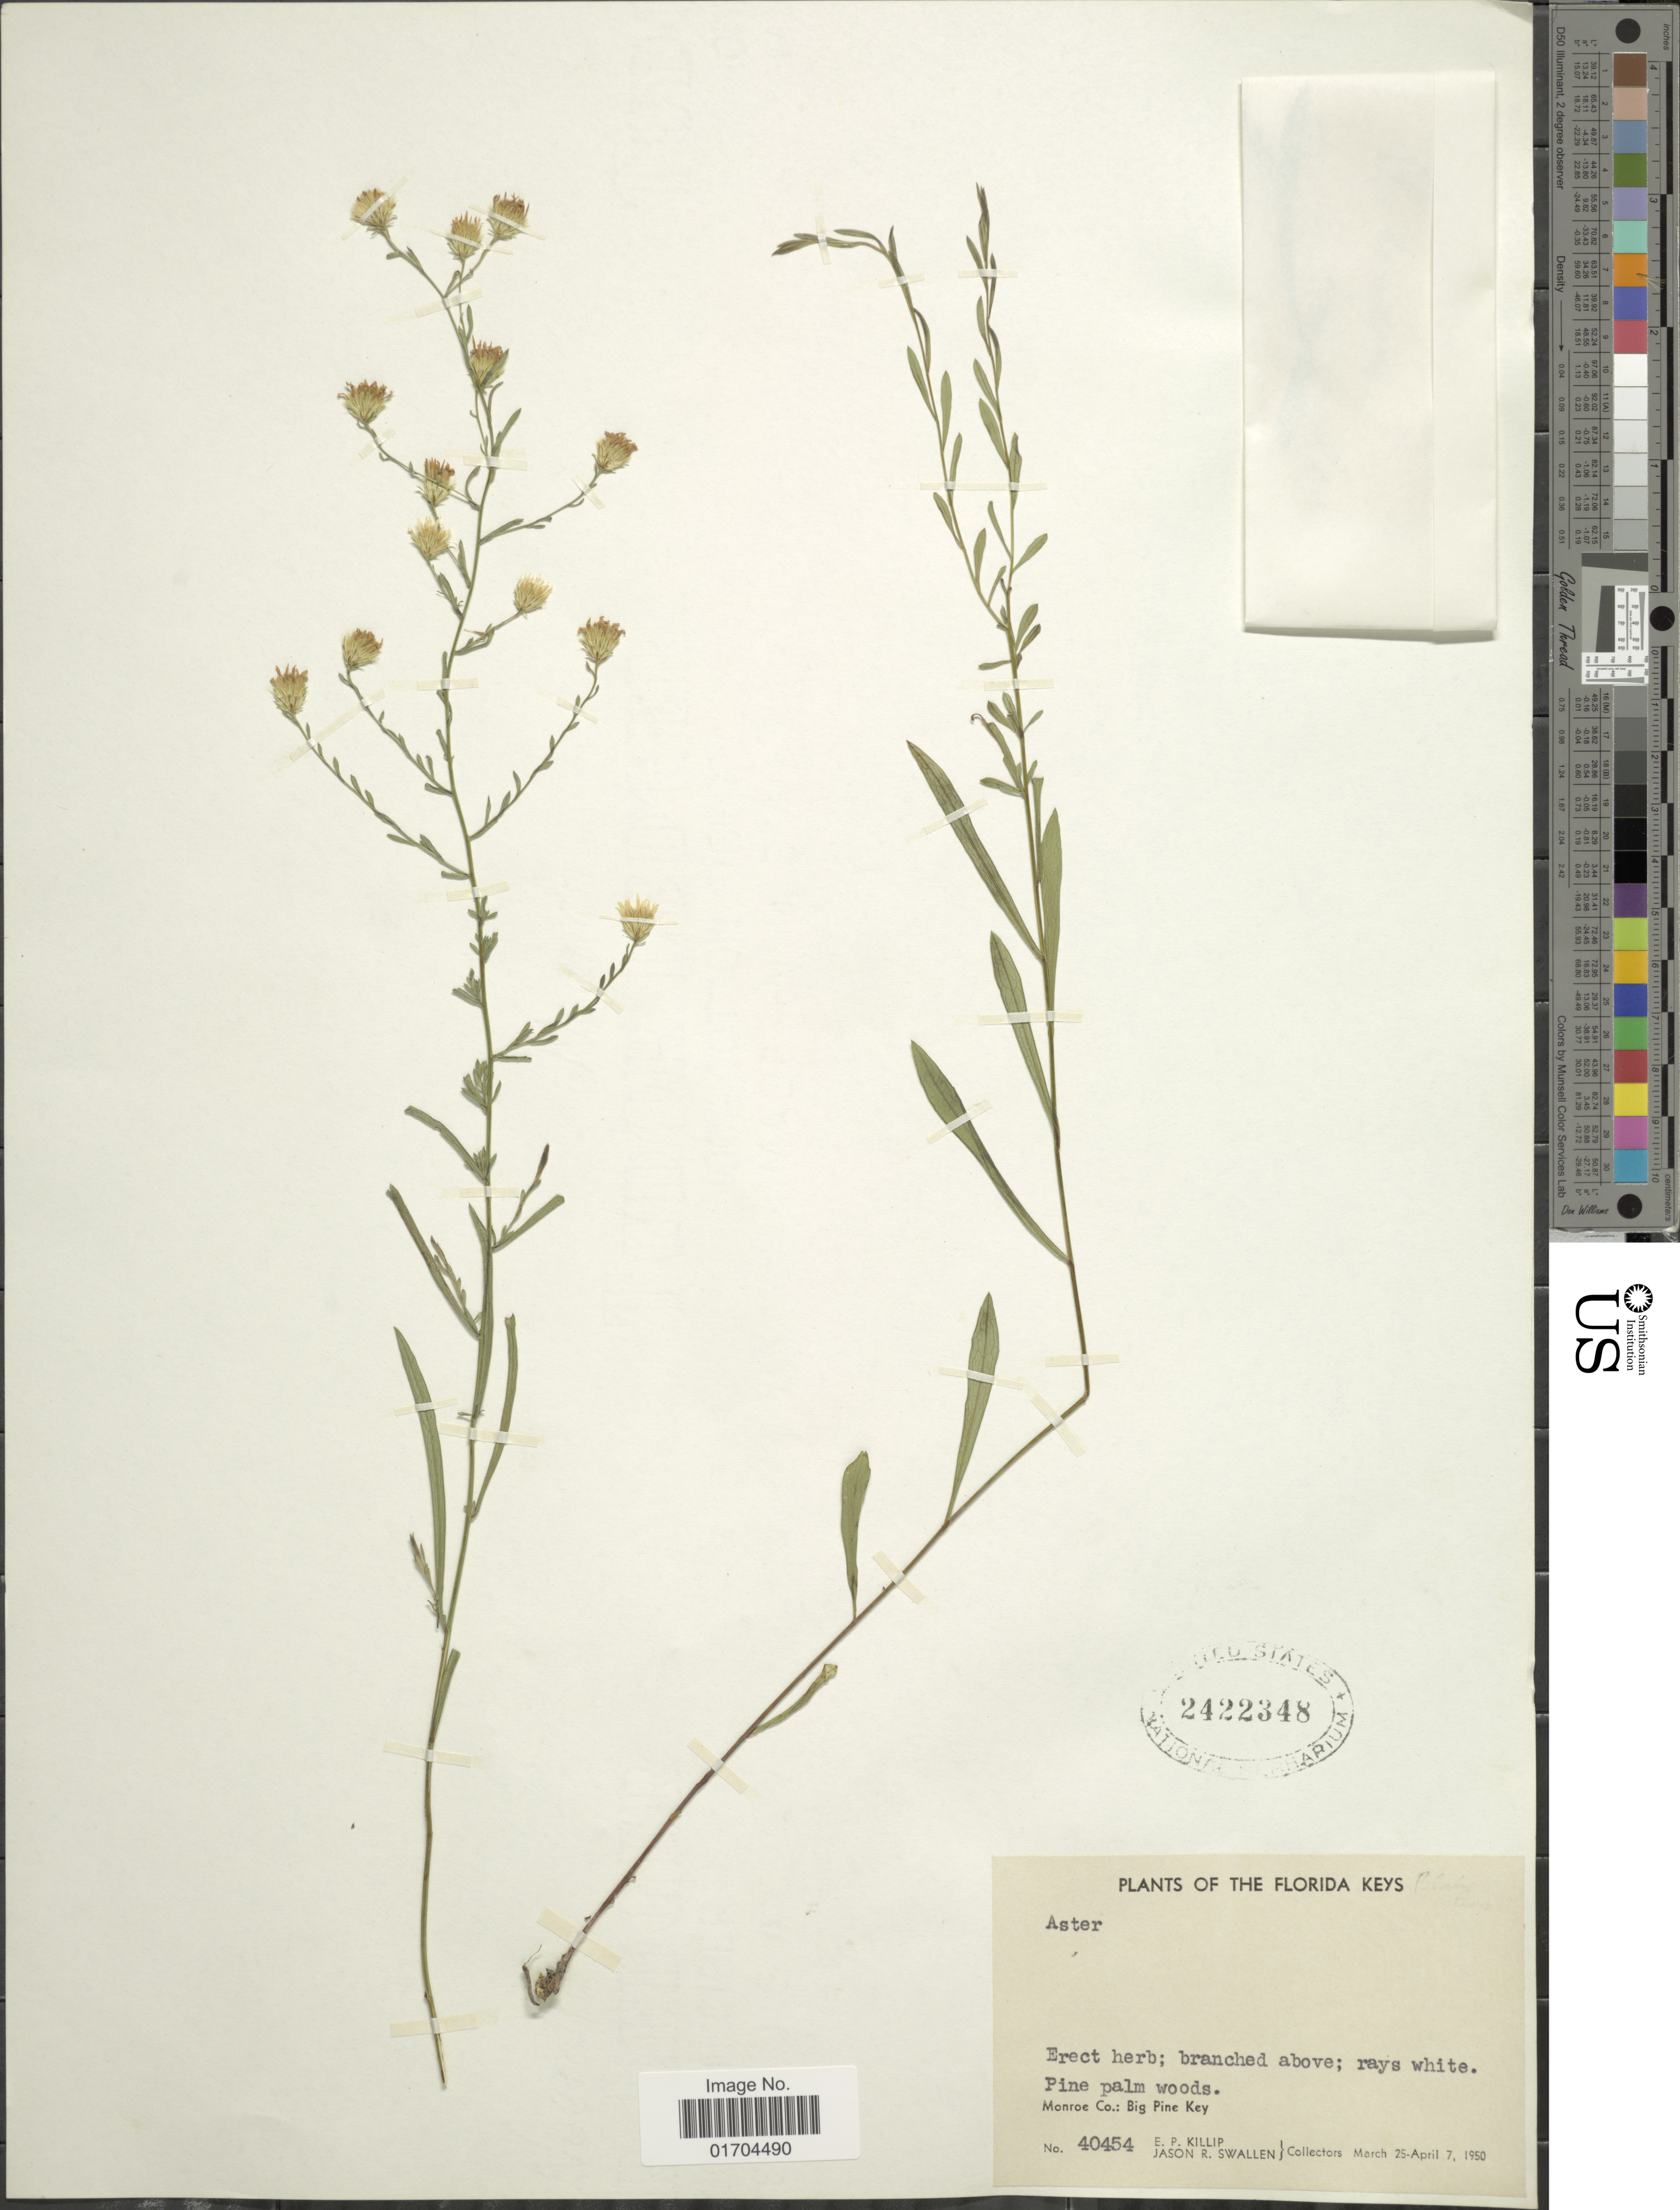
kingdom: Plantae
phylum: Tracheophyta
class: Magnoliopsida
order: Asterales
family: Asteraceae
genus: Symphyotrichum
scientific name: Symphyotrichum sp.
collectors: E. P. Killip & J. R. Swallen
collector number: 40454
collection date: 1950-03-25/1950-04-07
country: United States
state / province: Florida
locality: Florida Keys, Monroe Co., Big Pine Key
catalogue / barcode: US 2422348